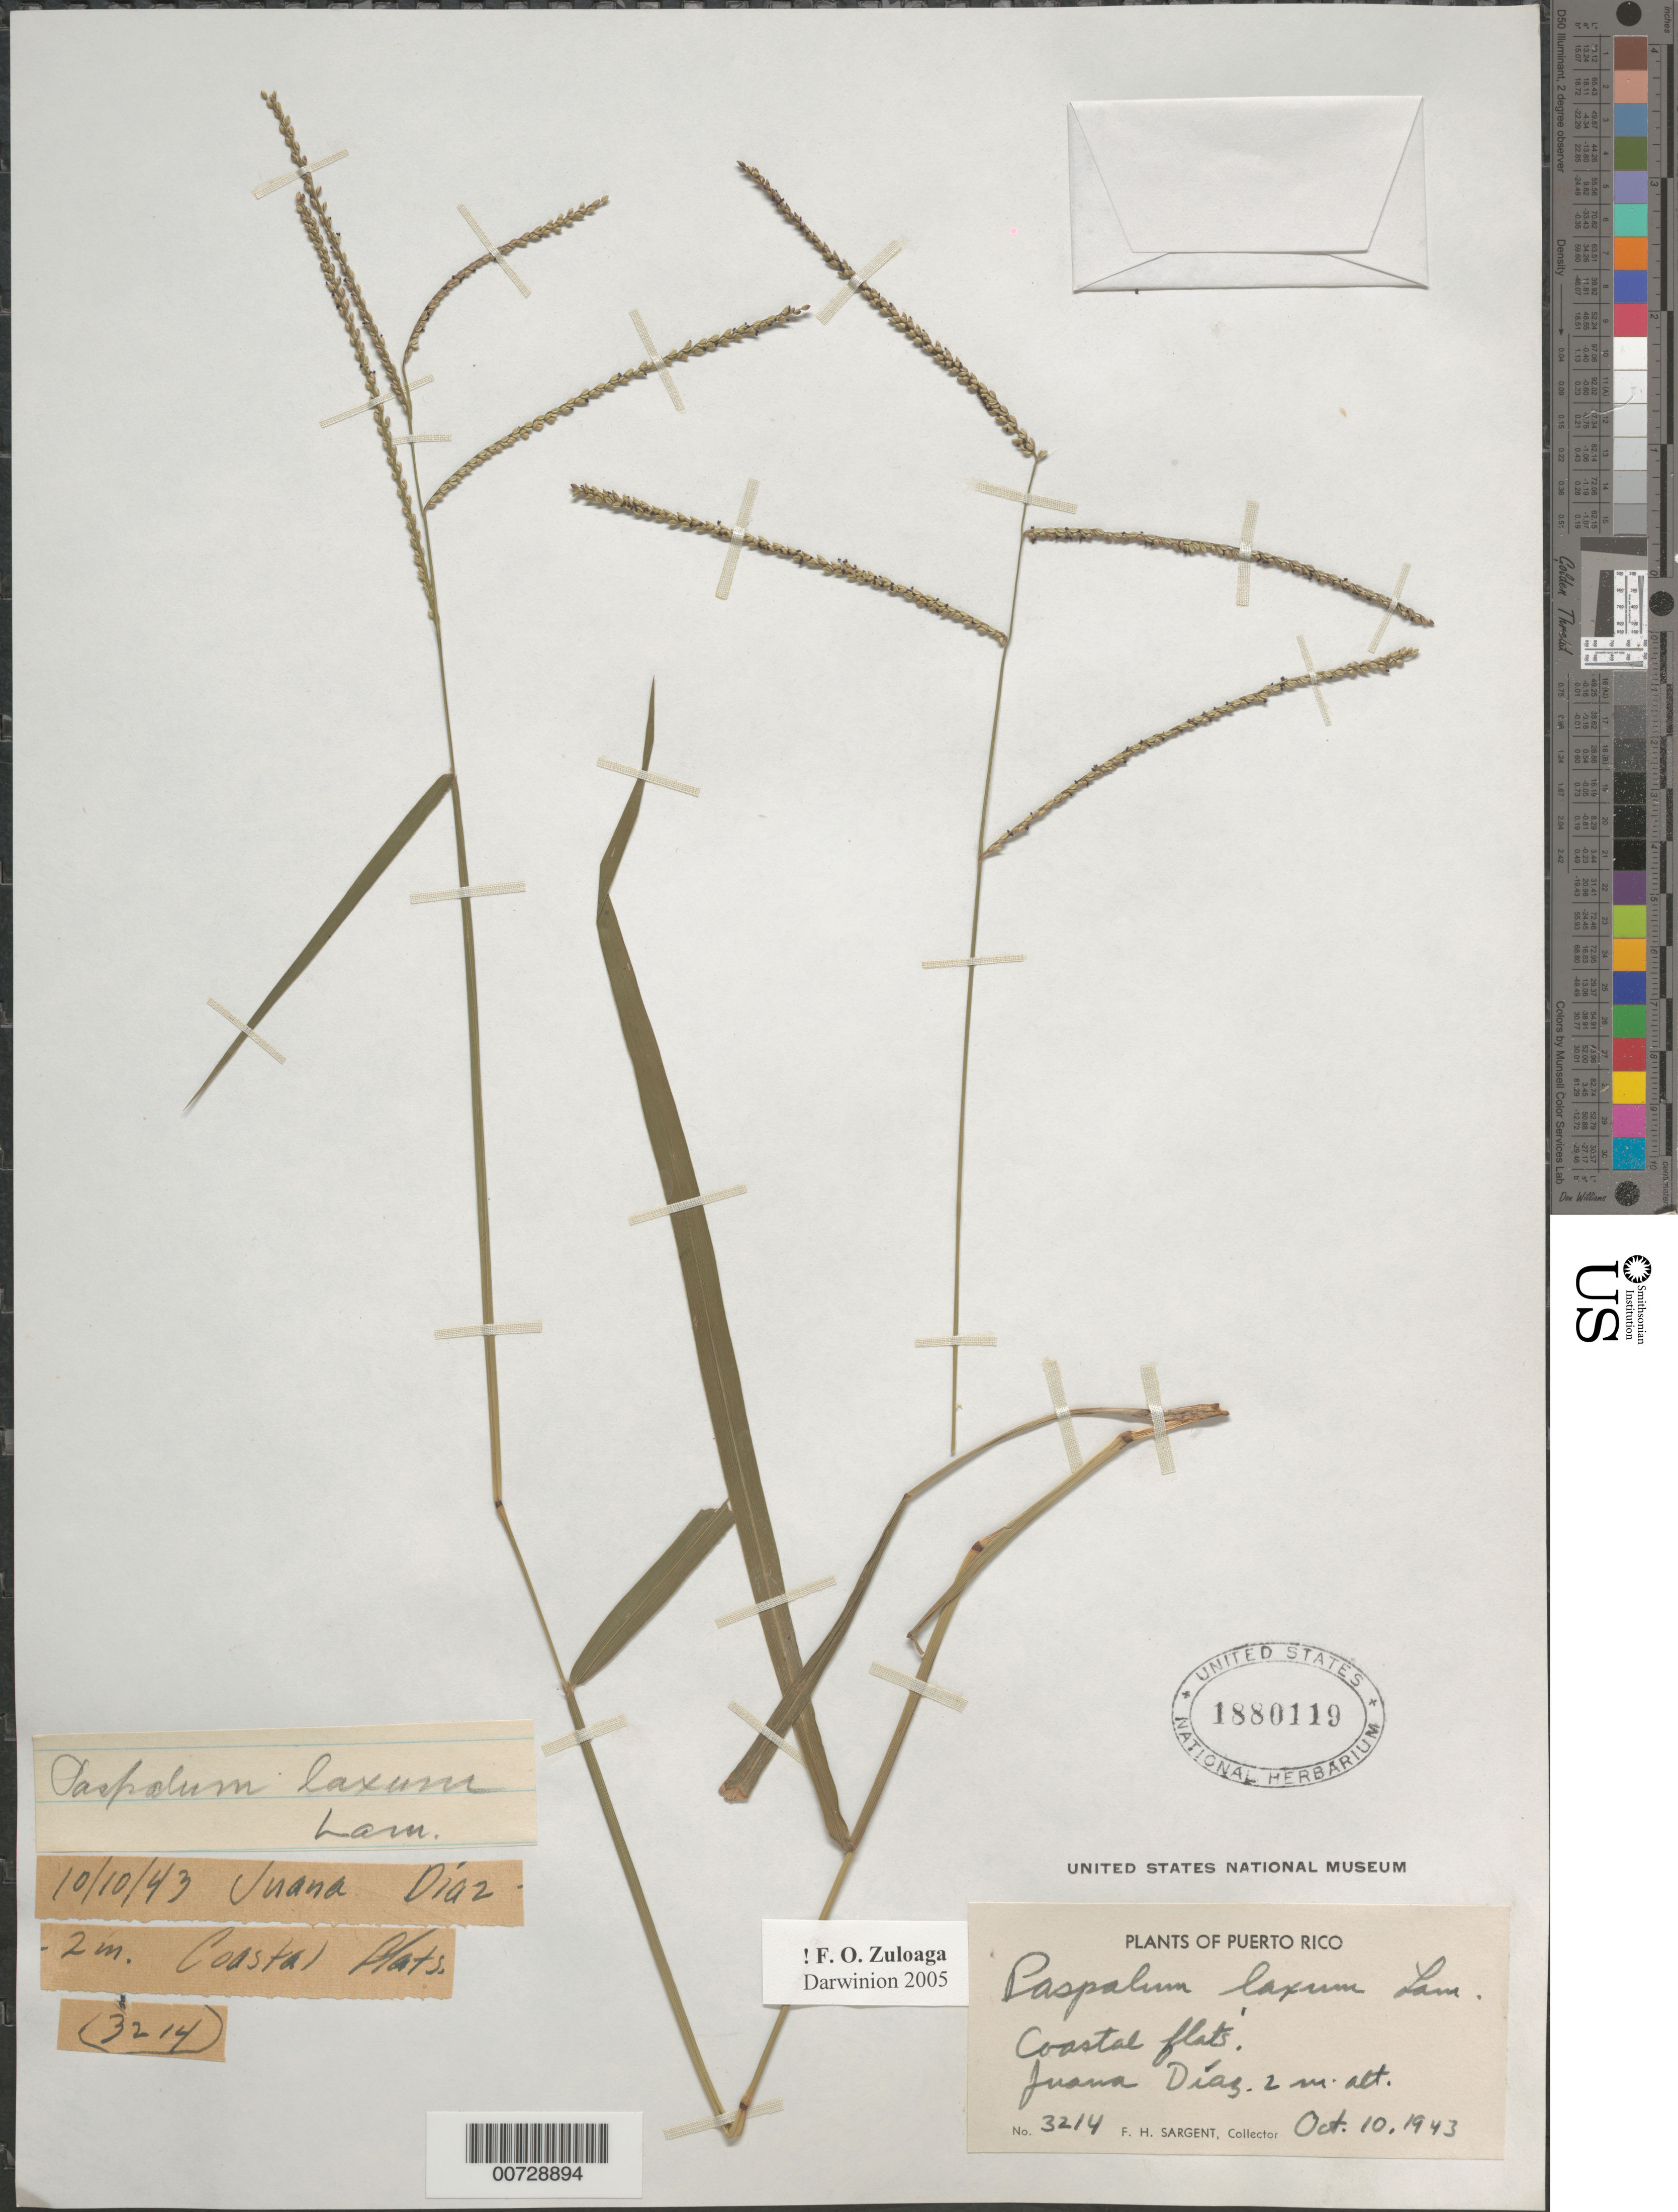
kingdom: Plantae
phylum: Tracheophyta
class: Liliopsida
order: Poales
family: Poaceae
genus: Paspalum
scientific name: Paspalum laxum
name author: Lam.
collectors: F. H. Sargent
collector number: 3214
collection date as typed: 10 Oct 1943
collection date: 1943-10-10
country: Puerto Rico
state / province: Juana Díaz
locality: Juana Diaz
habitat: Coastal flats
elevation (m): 2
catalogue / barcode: US 1880119